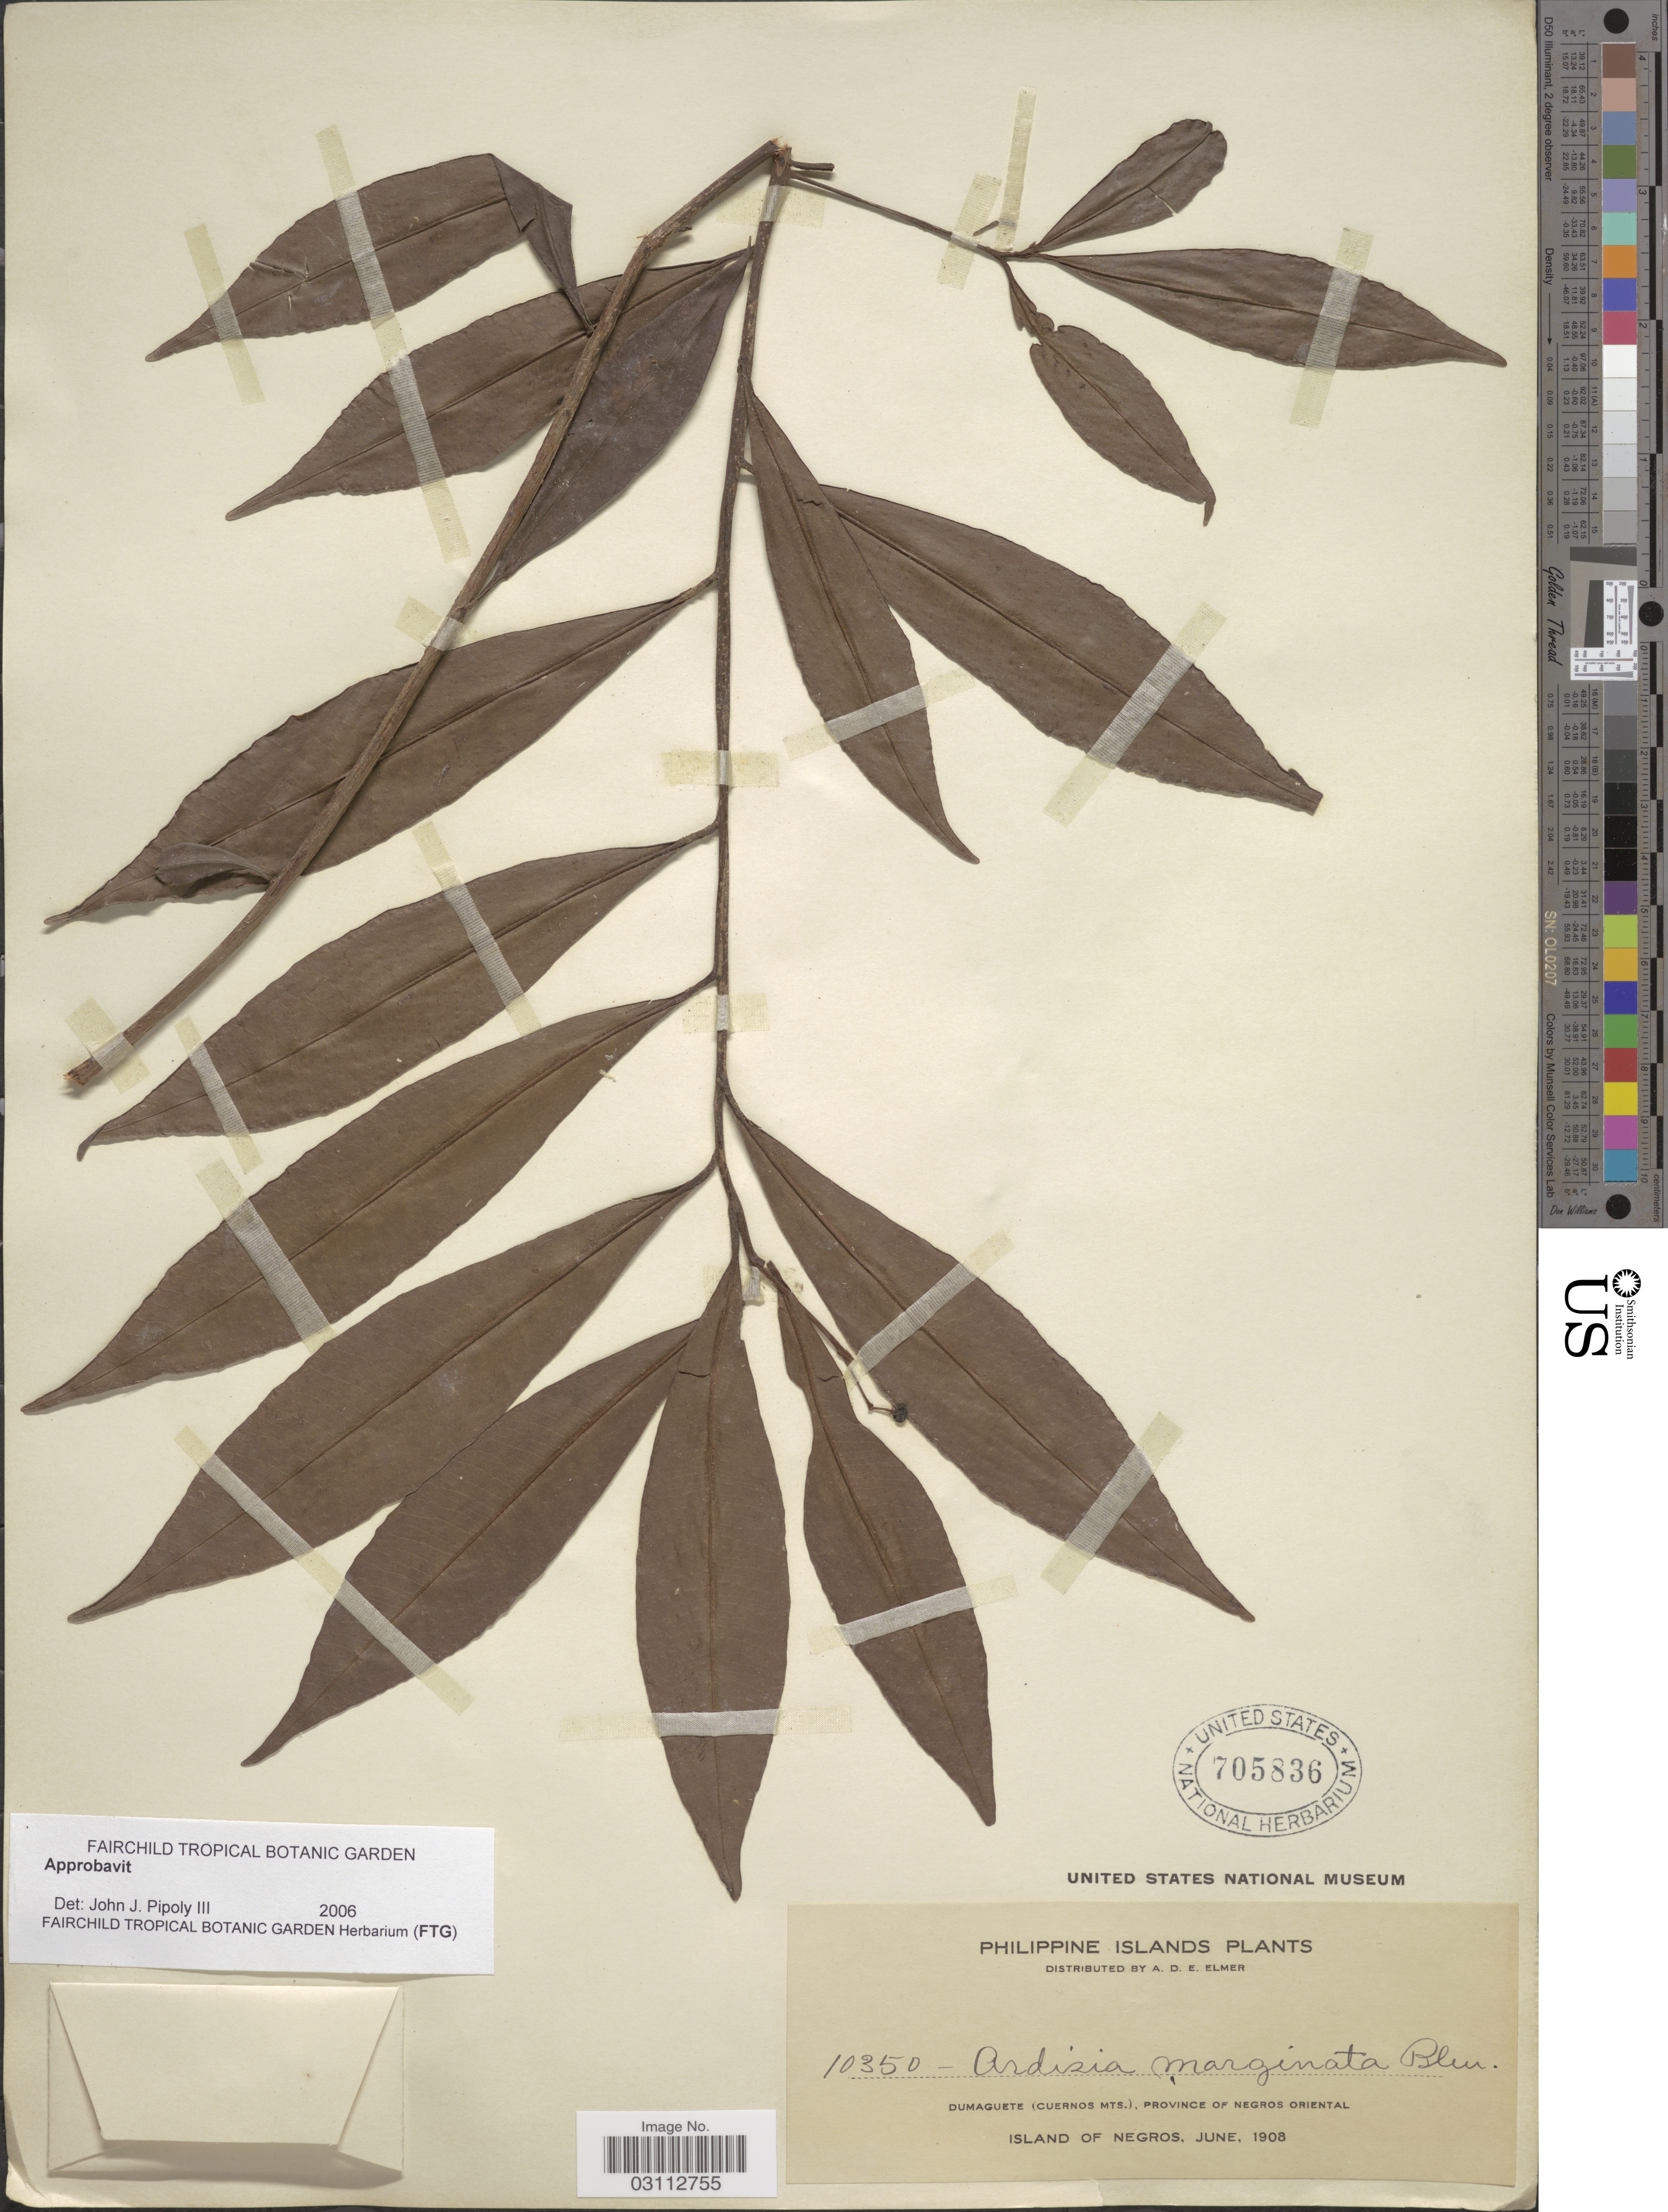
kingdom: Plantae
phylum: Tracheophyta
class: Magnoliopsida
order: Ericales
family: Primulaceae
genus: Ardisia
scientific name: Ardisia marginata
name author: Blume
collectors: A. D. E. Elmer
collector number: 10350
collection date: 1908-06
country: Philippines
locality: Philippine Islands, Dumaguete (Cuernos Mts.), Province of Negros Oriental, Island of Negros.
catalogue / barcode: US 705836